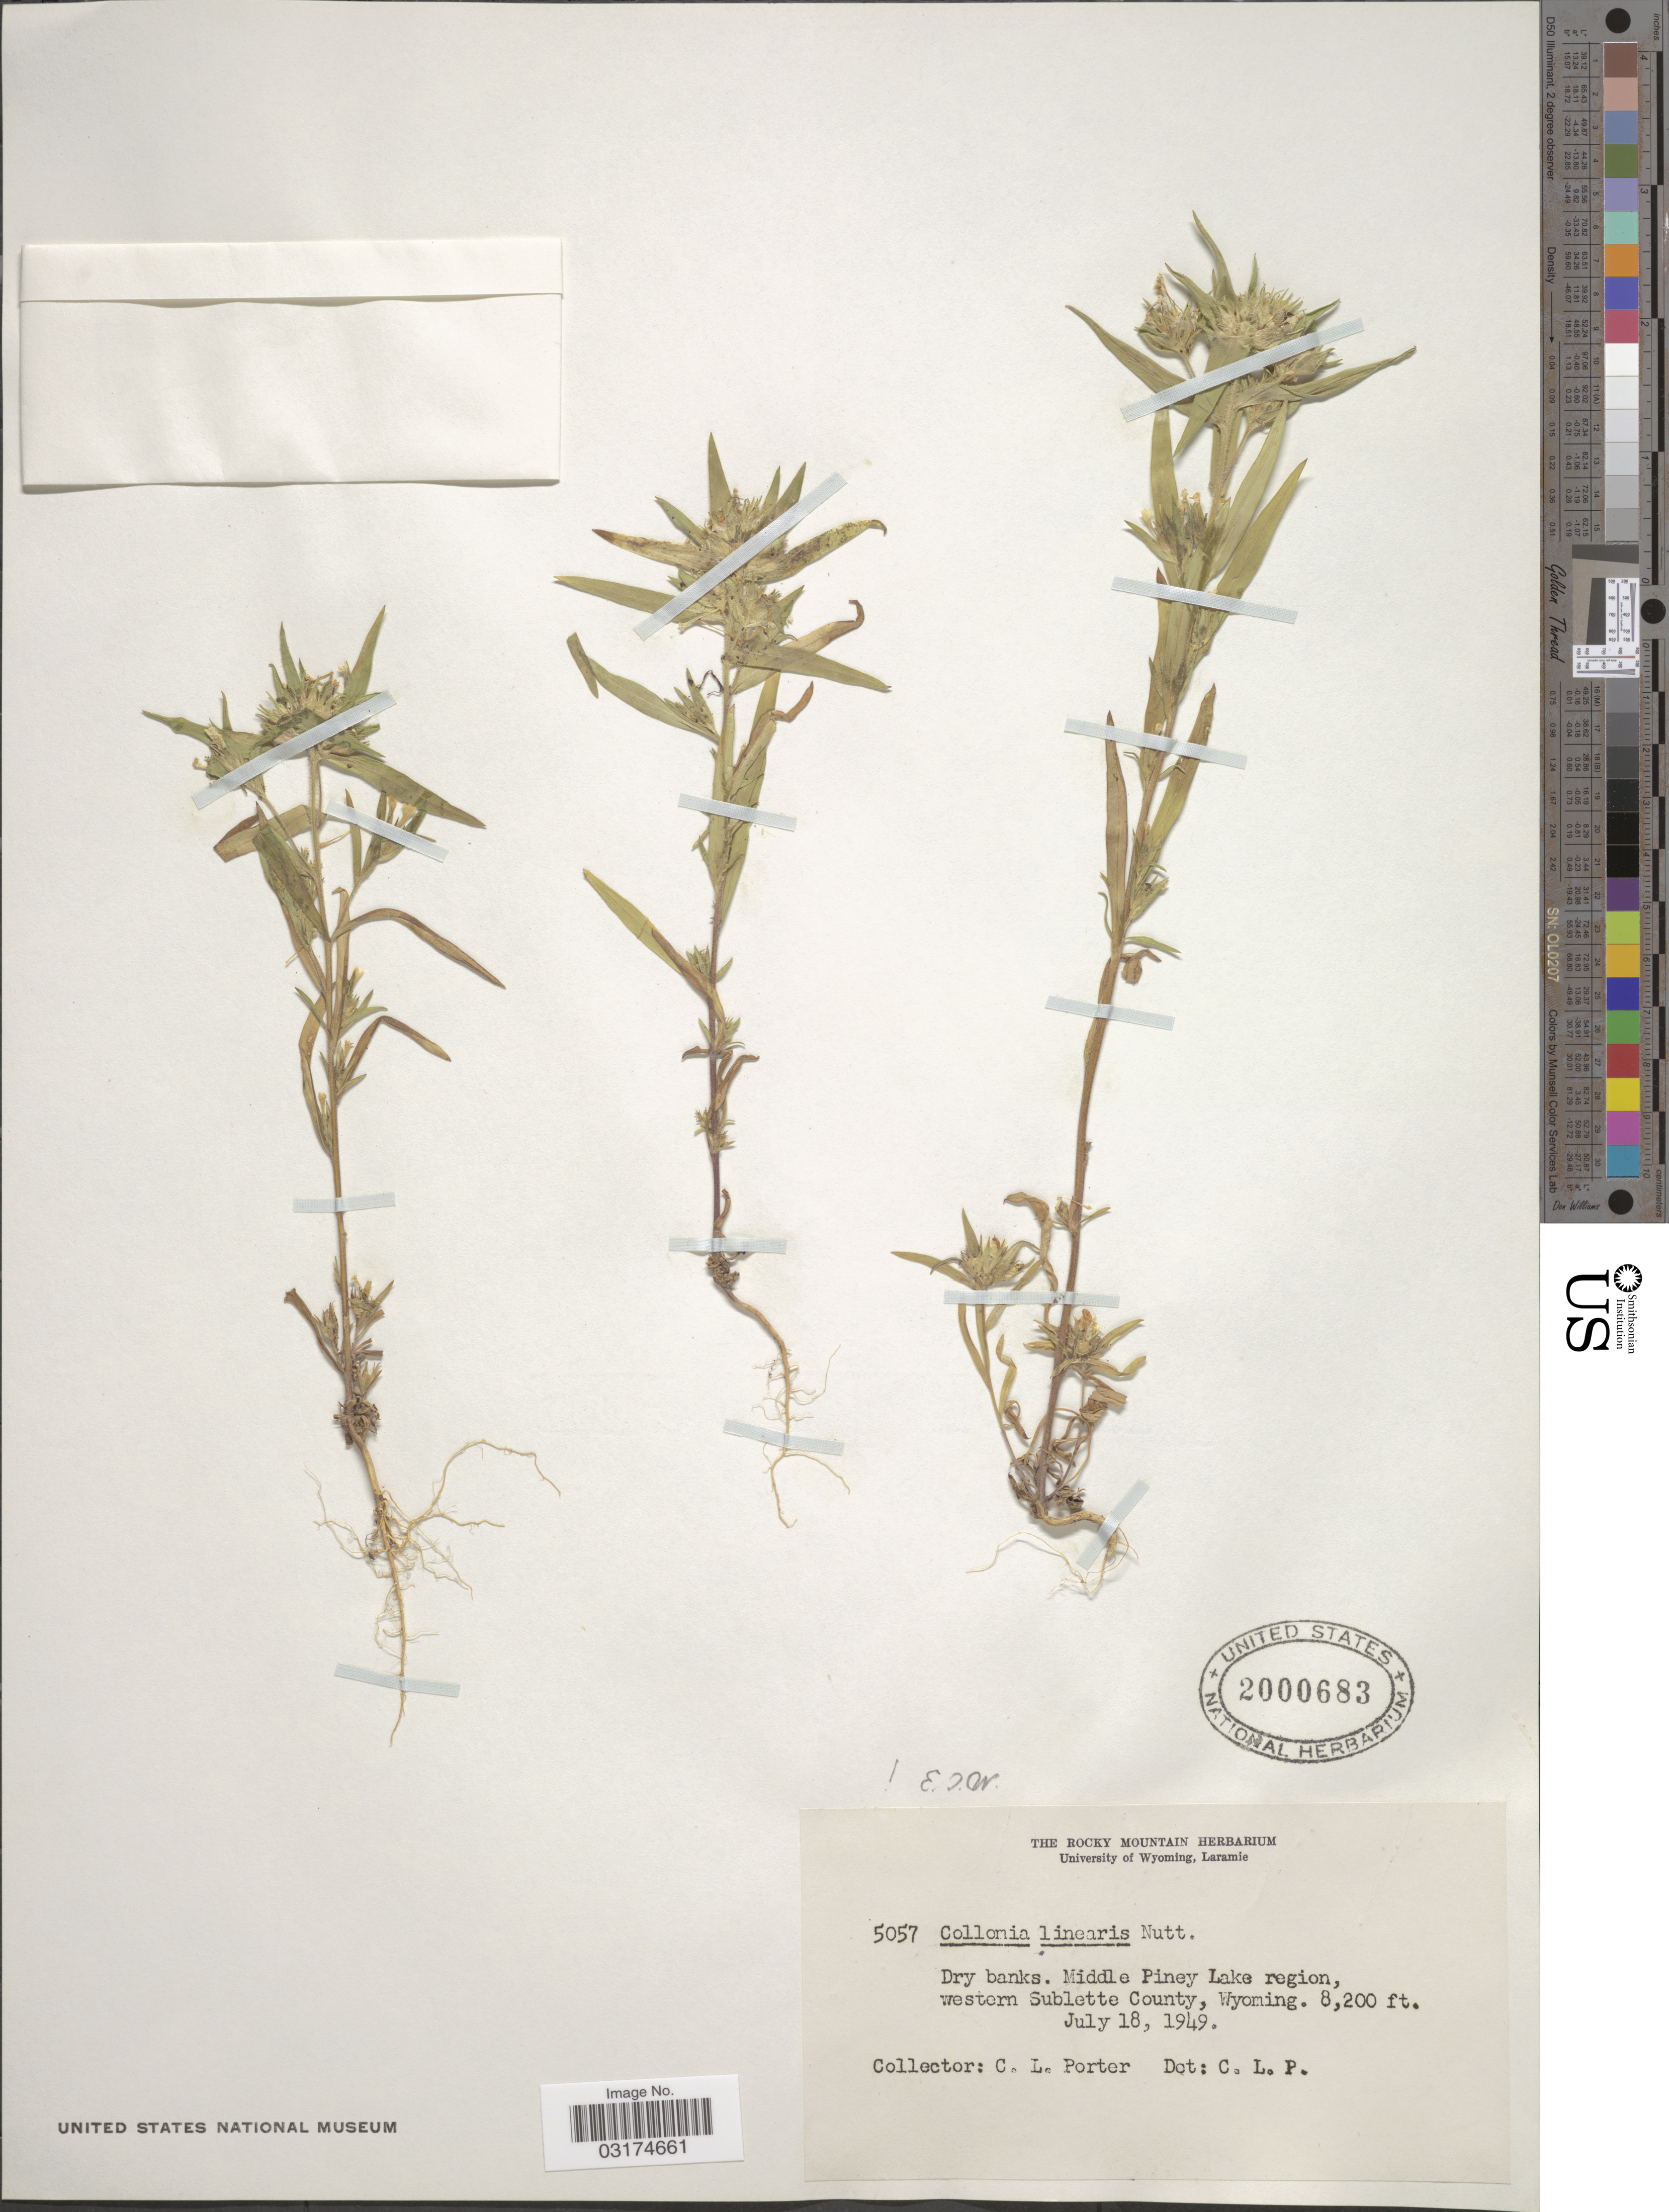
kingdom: Plantae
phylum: Tracheophyta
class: Magnoliopsida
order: Ericales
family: Polemoniaceae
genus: Collomia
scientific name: Collomia linearis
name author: Nutt.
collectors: C. L. Porter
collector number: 5057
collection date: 1949-07-18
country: United States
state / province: Wyoming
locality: Middle Piney Lake region, western Sublette County. Laramie.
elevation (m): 2499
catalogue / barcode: US 2000683